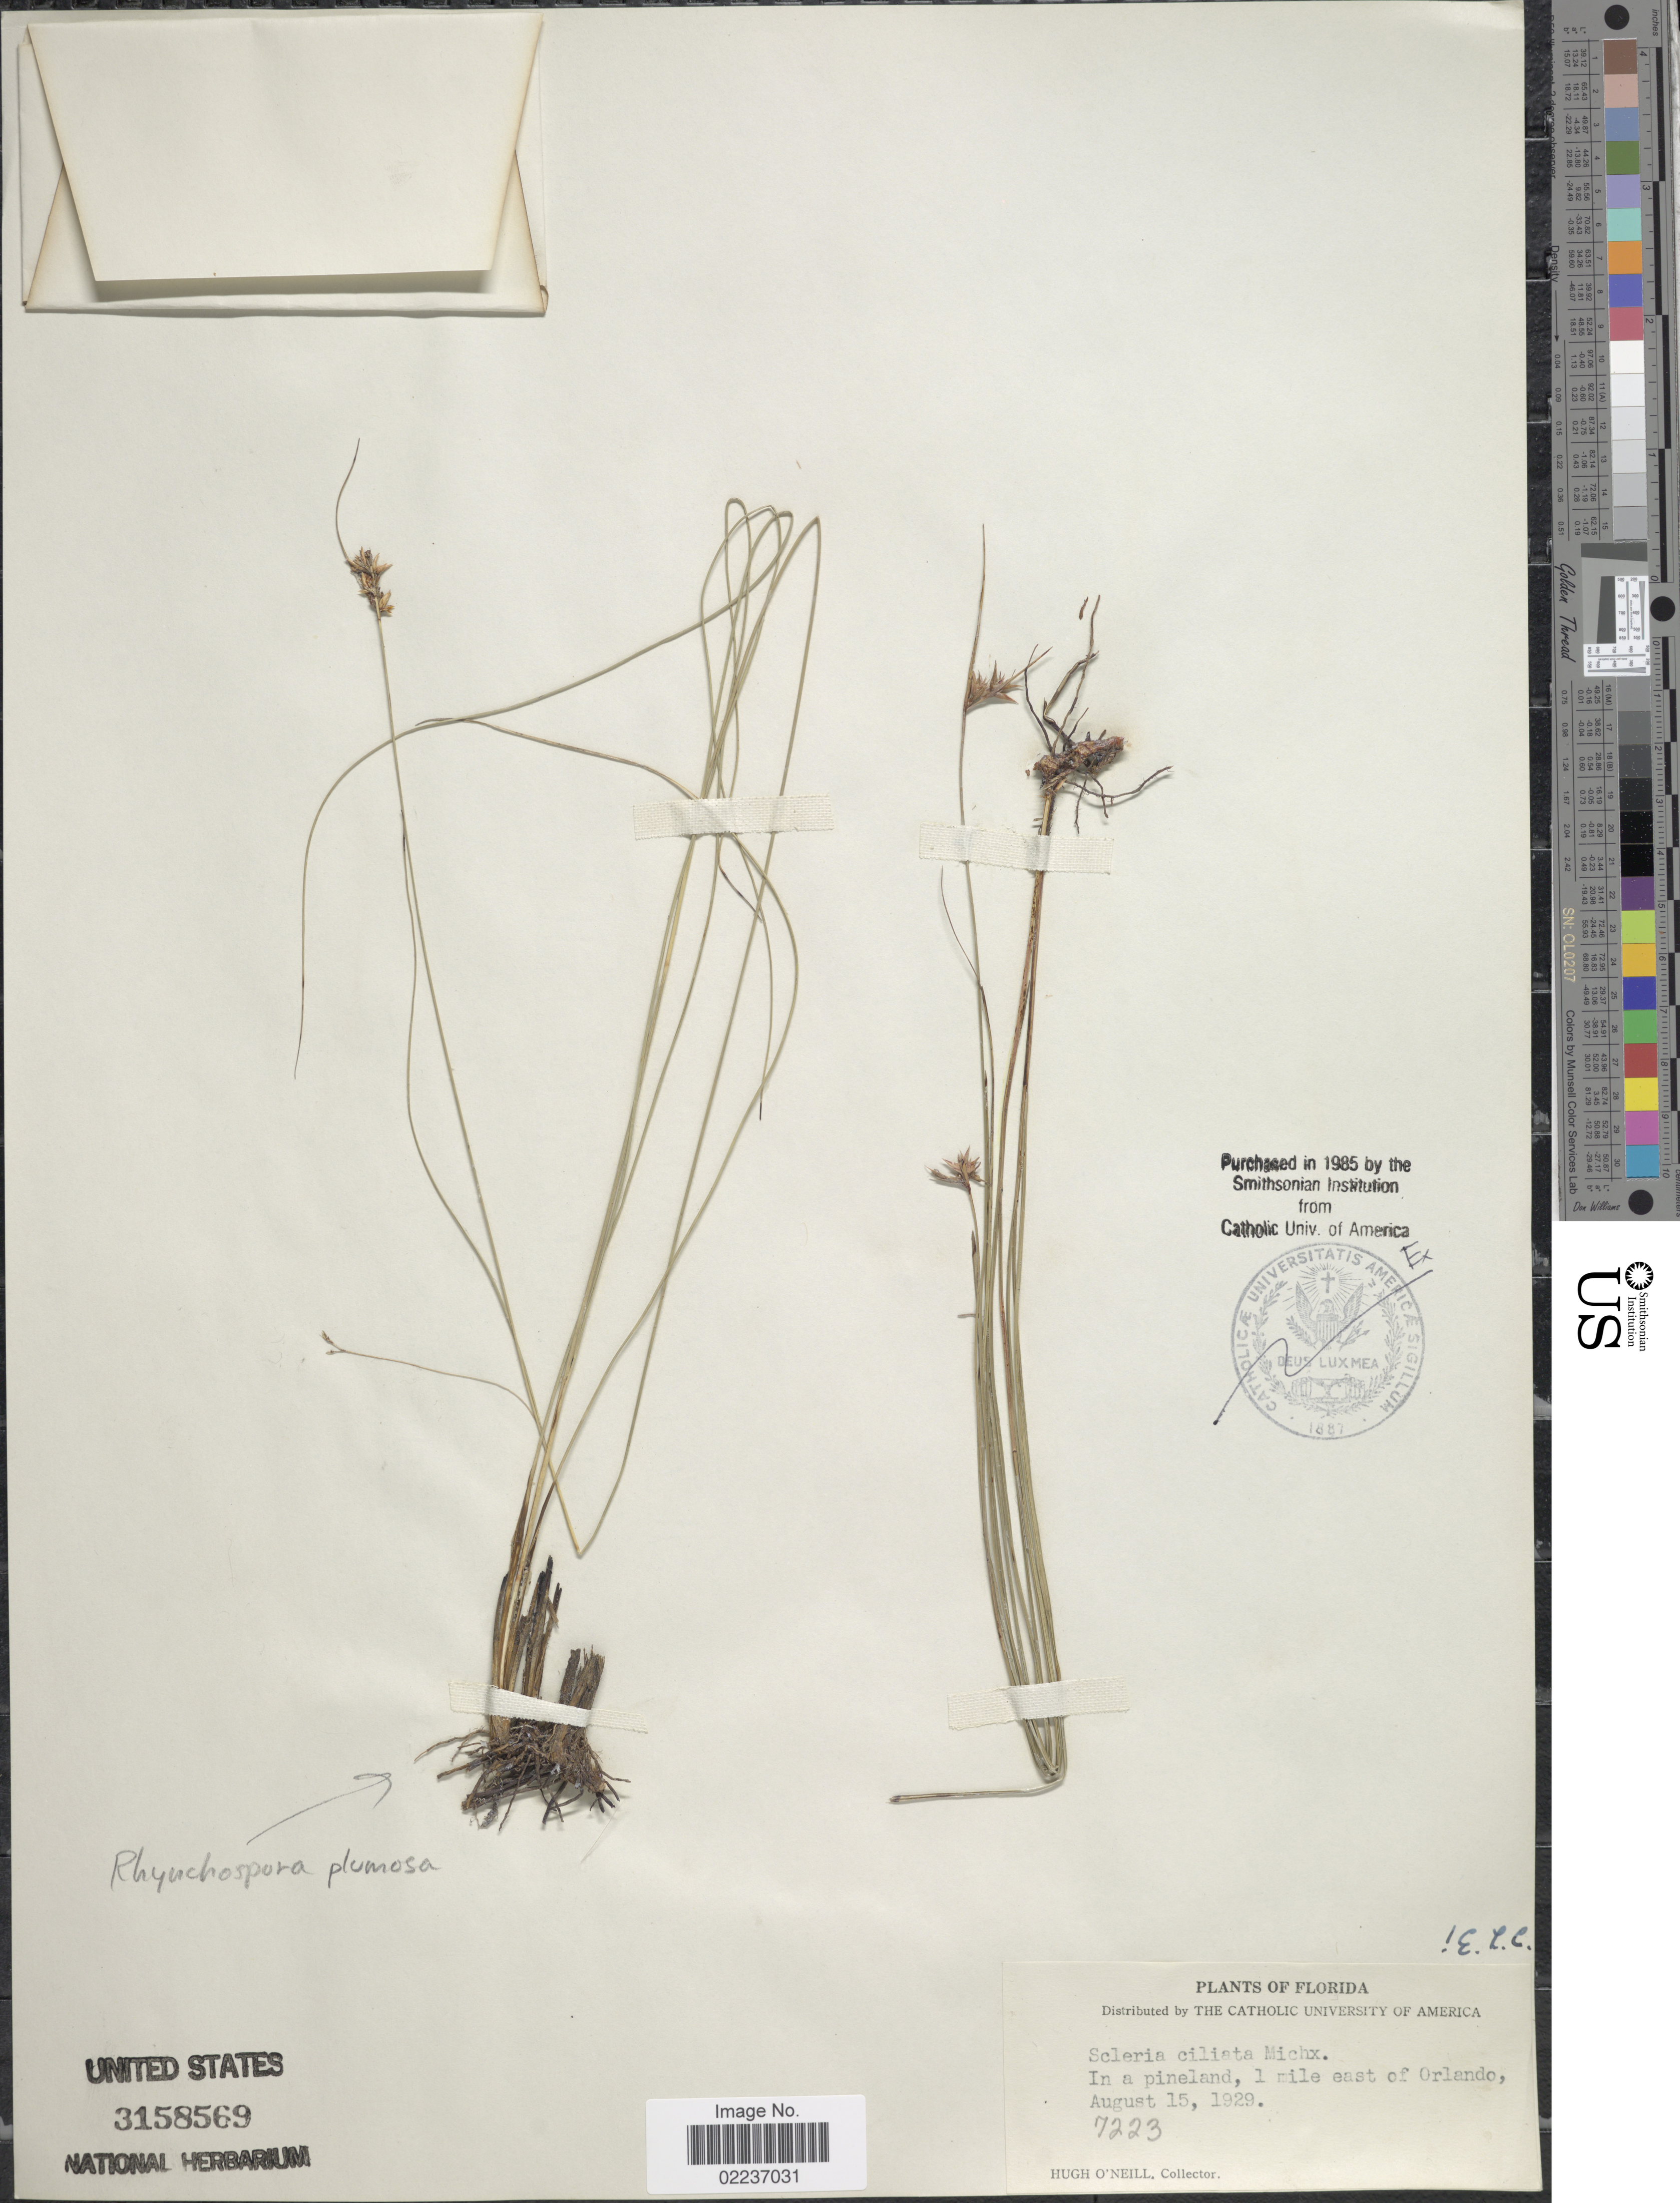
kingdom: Plantae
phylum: Tracheophyta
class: Liliopsida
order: Poales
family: Cyperaceae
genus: Scleria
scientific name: Scleria ciliata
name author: Michx.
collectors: H. O'Neill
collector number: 7223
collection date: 1929-08-15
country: United States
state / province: Florida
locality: In a pineland, 1 mile east of Orlando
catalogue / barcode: US 3158569